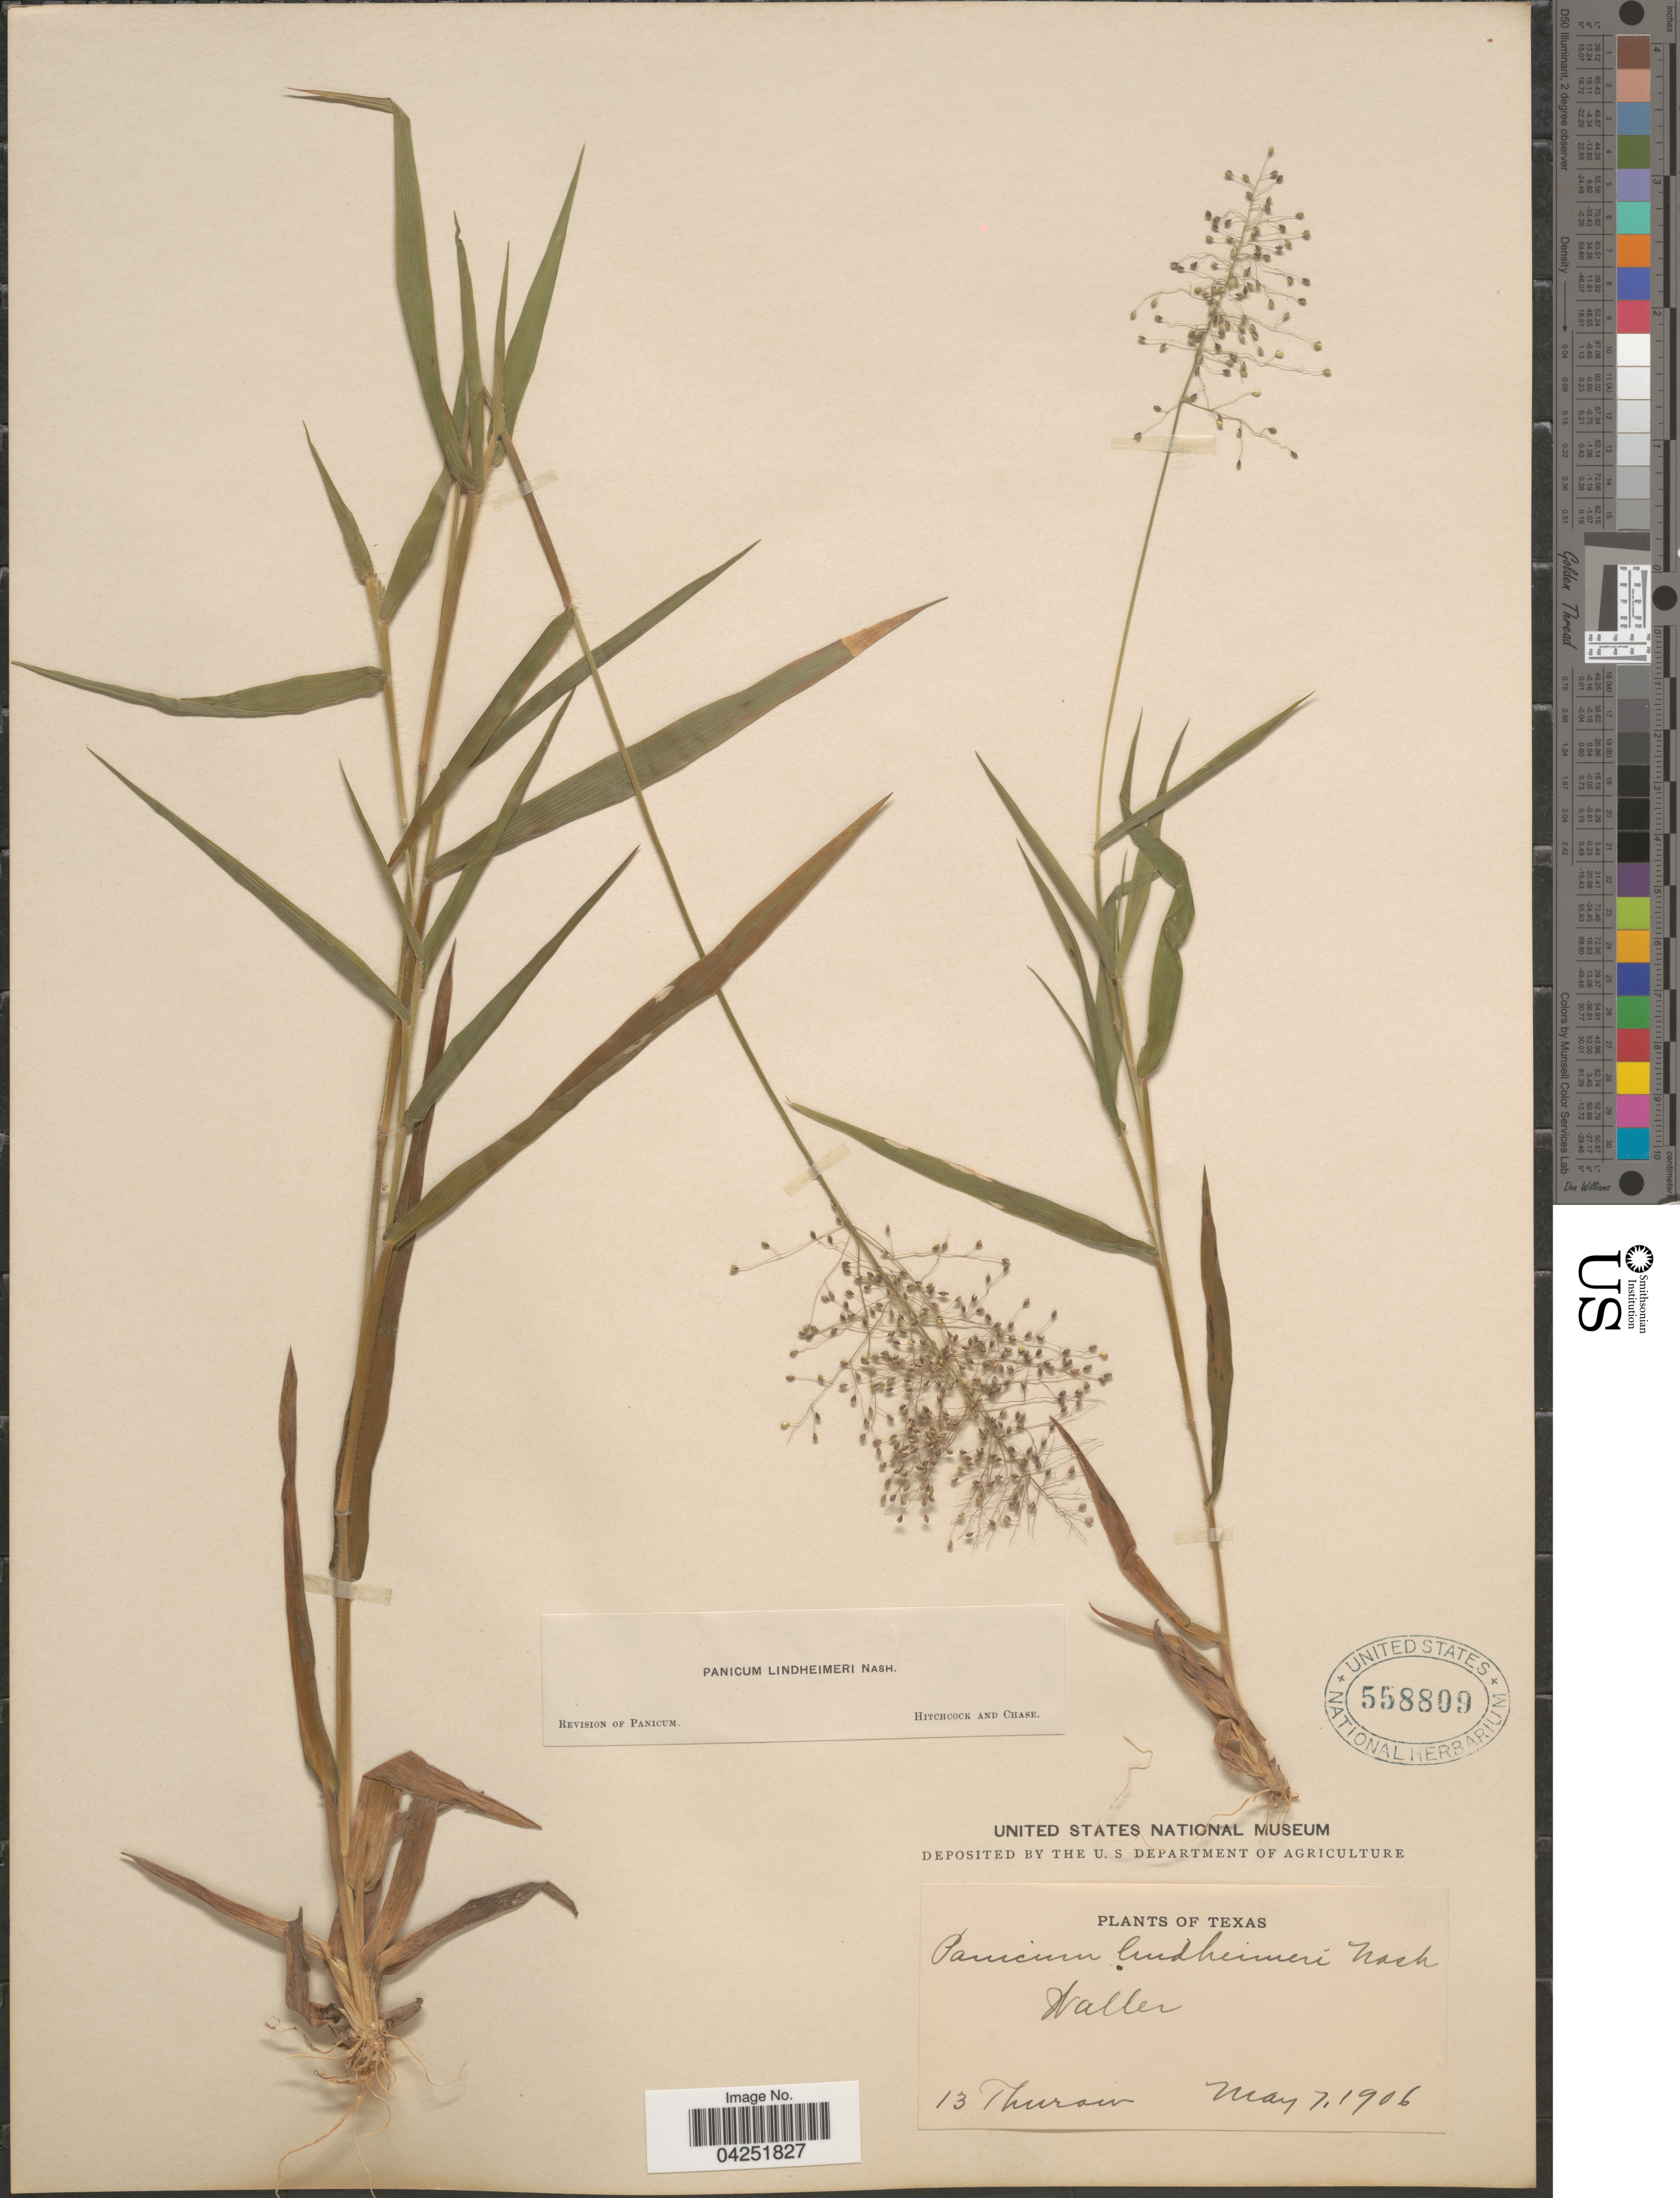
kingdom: Plantae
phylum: Tracheophyta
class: Liliopsida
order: Poales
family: Poaceae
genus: Dichanthelium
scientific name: Dichanthelium acuminatum var. lindheimeri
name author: (Nash) Gould & C.A. Clark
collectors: Thurow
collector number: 13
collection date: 1906-05-07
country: United States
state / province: Texas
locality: Waller.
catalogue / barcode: US 558809